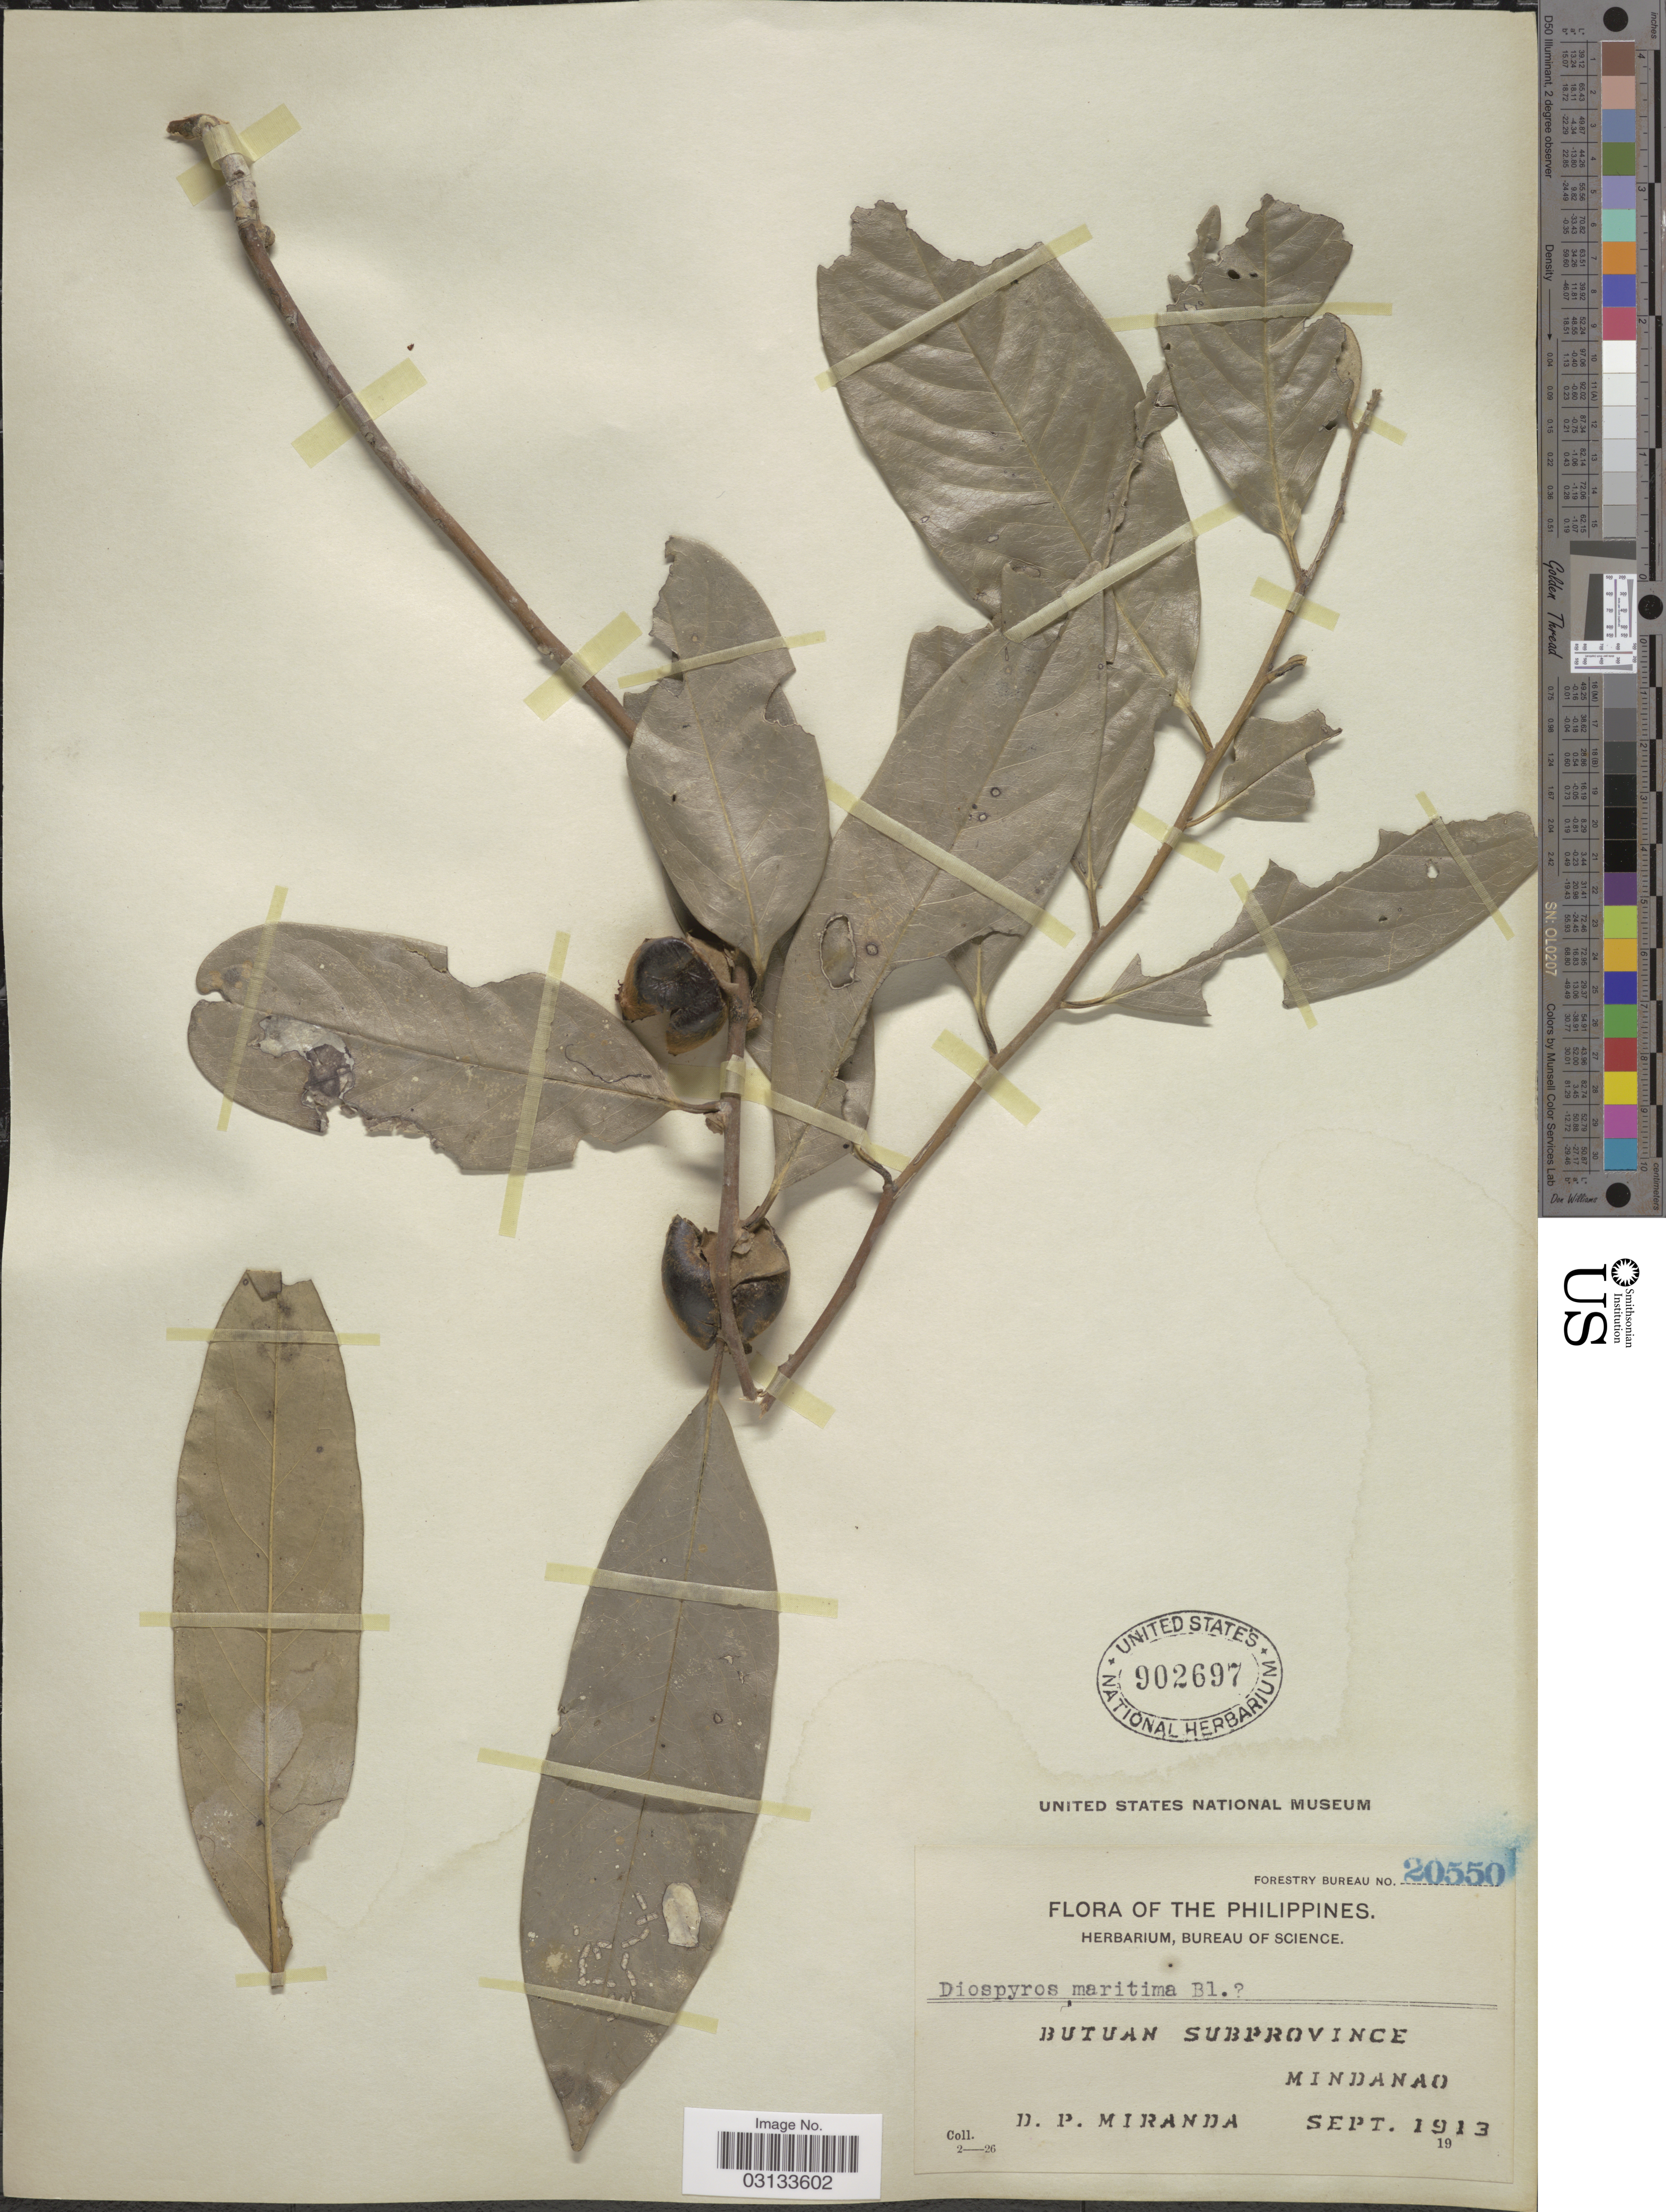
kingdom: Plantae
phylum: Tracheophyta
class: Magnoliopsida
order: Ericales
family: Ebenaceae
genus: Diospyros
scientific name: Diospyros maritima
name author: Blume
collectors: D. P. Miranda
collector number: Forestry Bureau 20550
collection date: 1913-09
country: Philippines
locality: Butuan Subprovince. Mindanao.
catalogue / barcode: US 902697